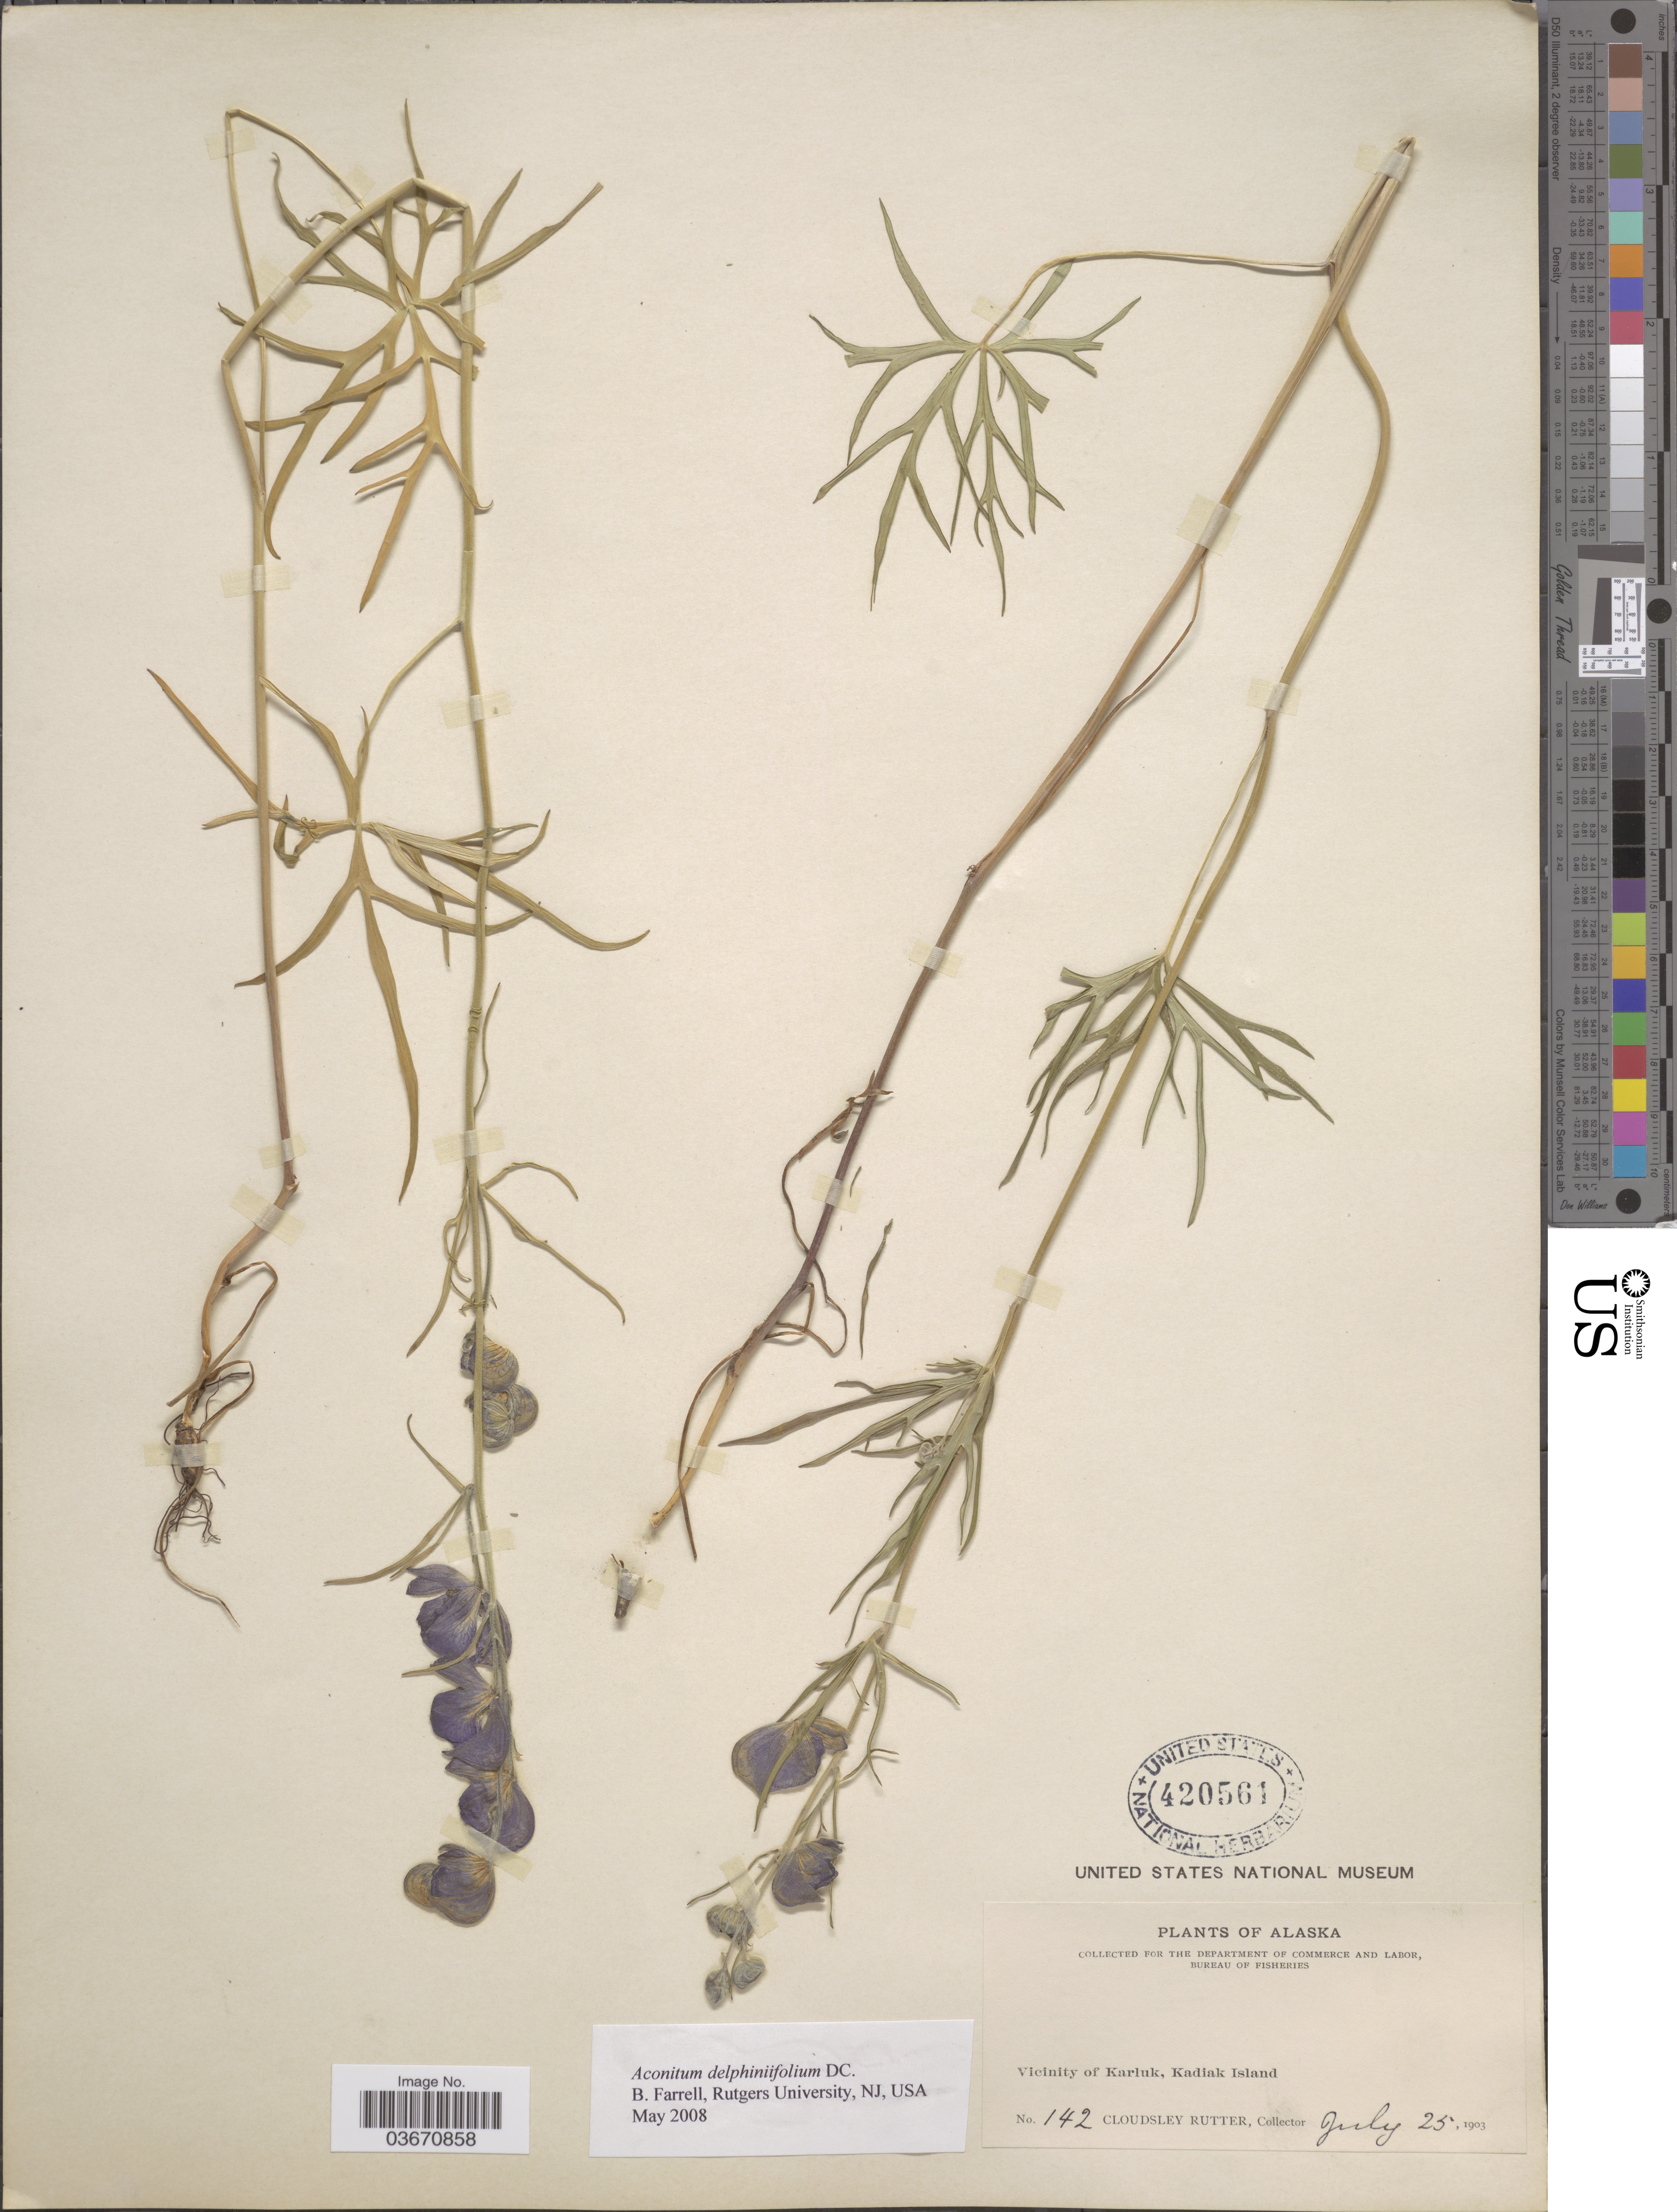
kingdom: Plantae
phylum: Tracheophyta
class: Magnoliopsida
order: Ranunculales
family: Ranunculaceae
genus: Aconitum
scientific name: Aconitum delphinifolium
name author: DC.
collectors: C. Rutter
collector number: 142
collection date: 1903-07-25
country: United States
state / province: Alaska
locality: Vicinity of Karluk Kadiak Island.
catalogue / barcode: US 420561